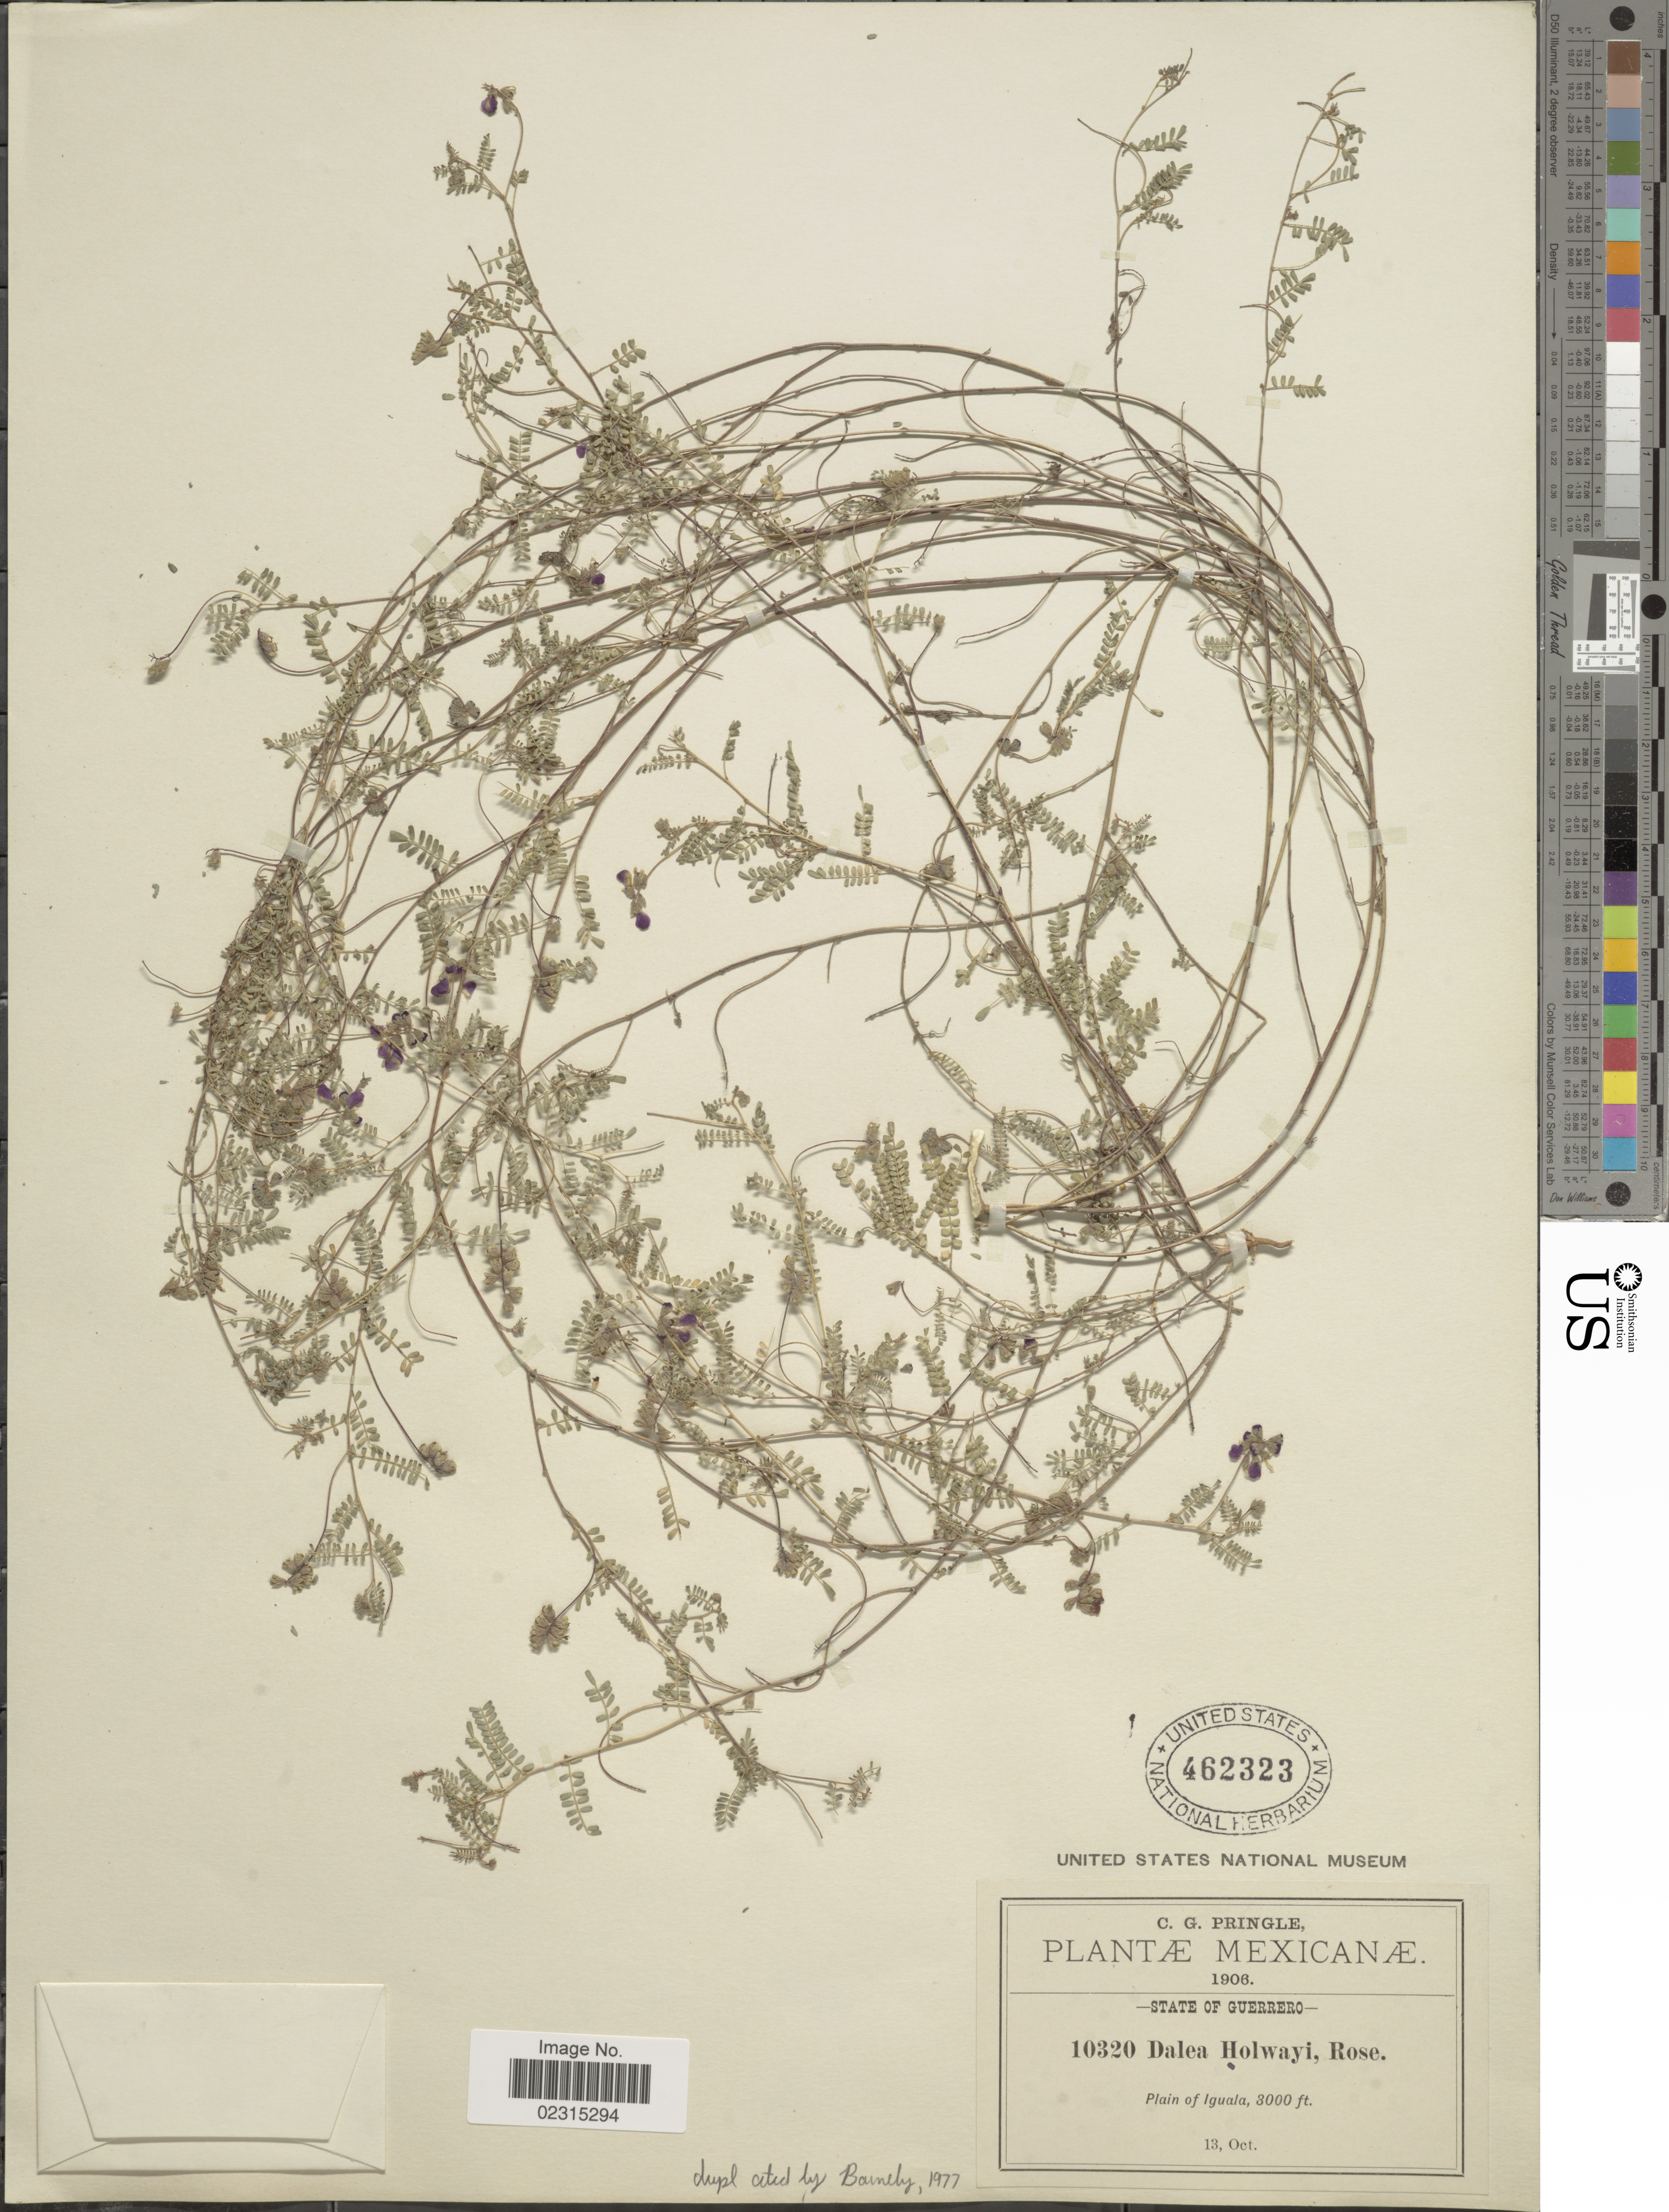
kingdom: Plantae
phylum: Tracheophyta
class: Magnoliopsida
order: Fabales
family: Fabaceae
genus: Marina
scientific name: Marina holwayi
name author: (Rose) Barneby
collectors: C. G. Pringle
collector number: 10320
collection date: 1906-10-13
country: Mexico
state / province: Guerrero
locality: Plain of Iguala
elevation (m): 914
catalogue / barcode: US 462323